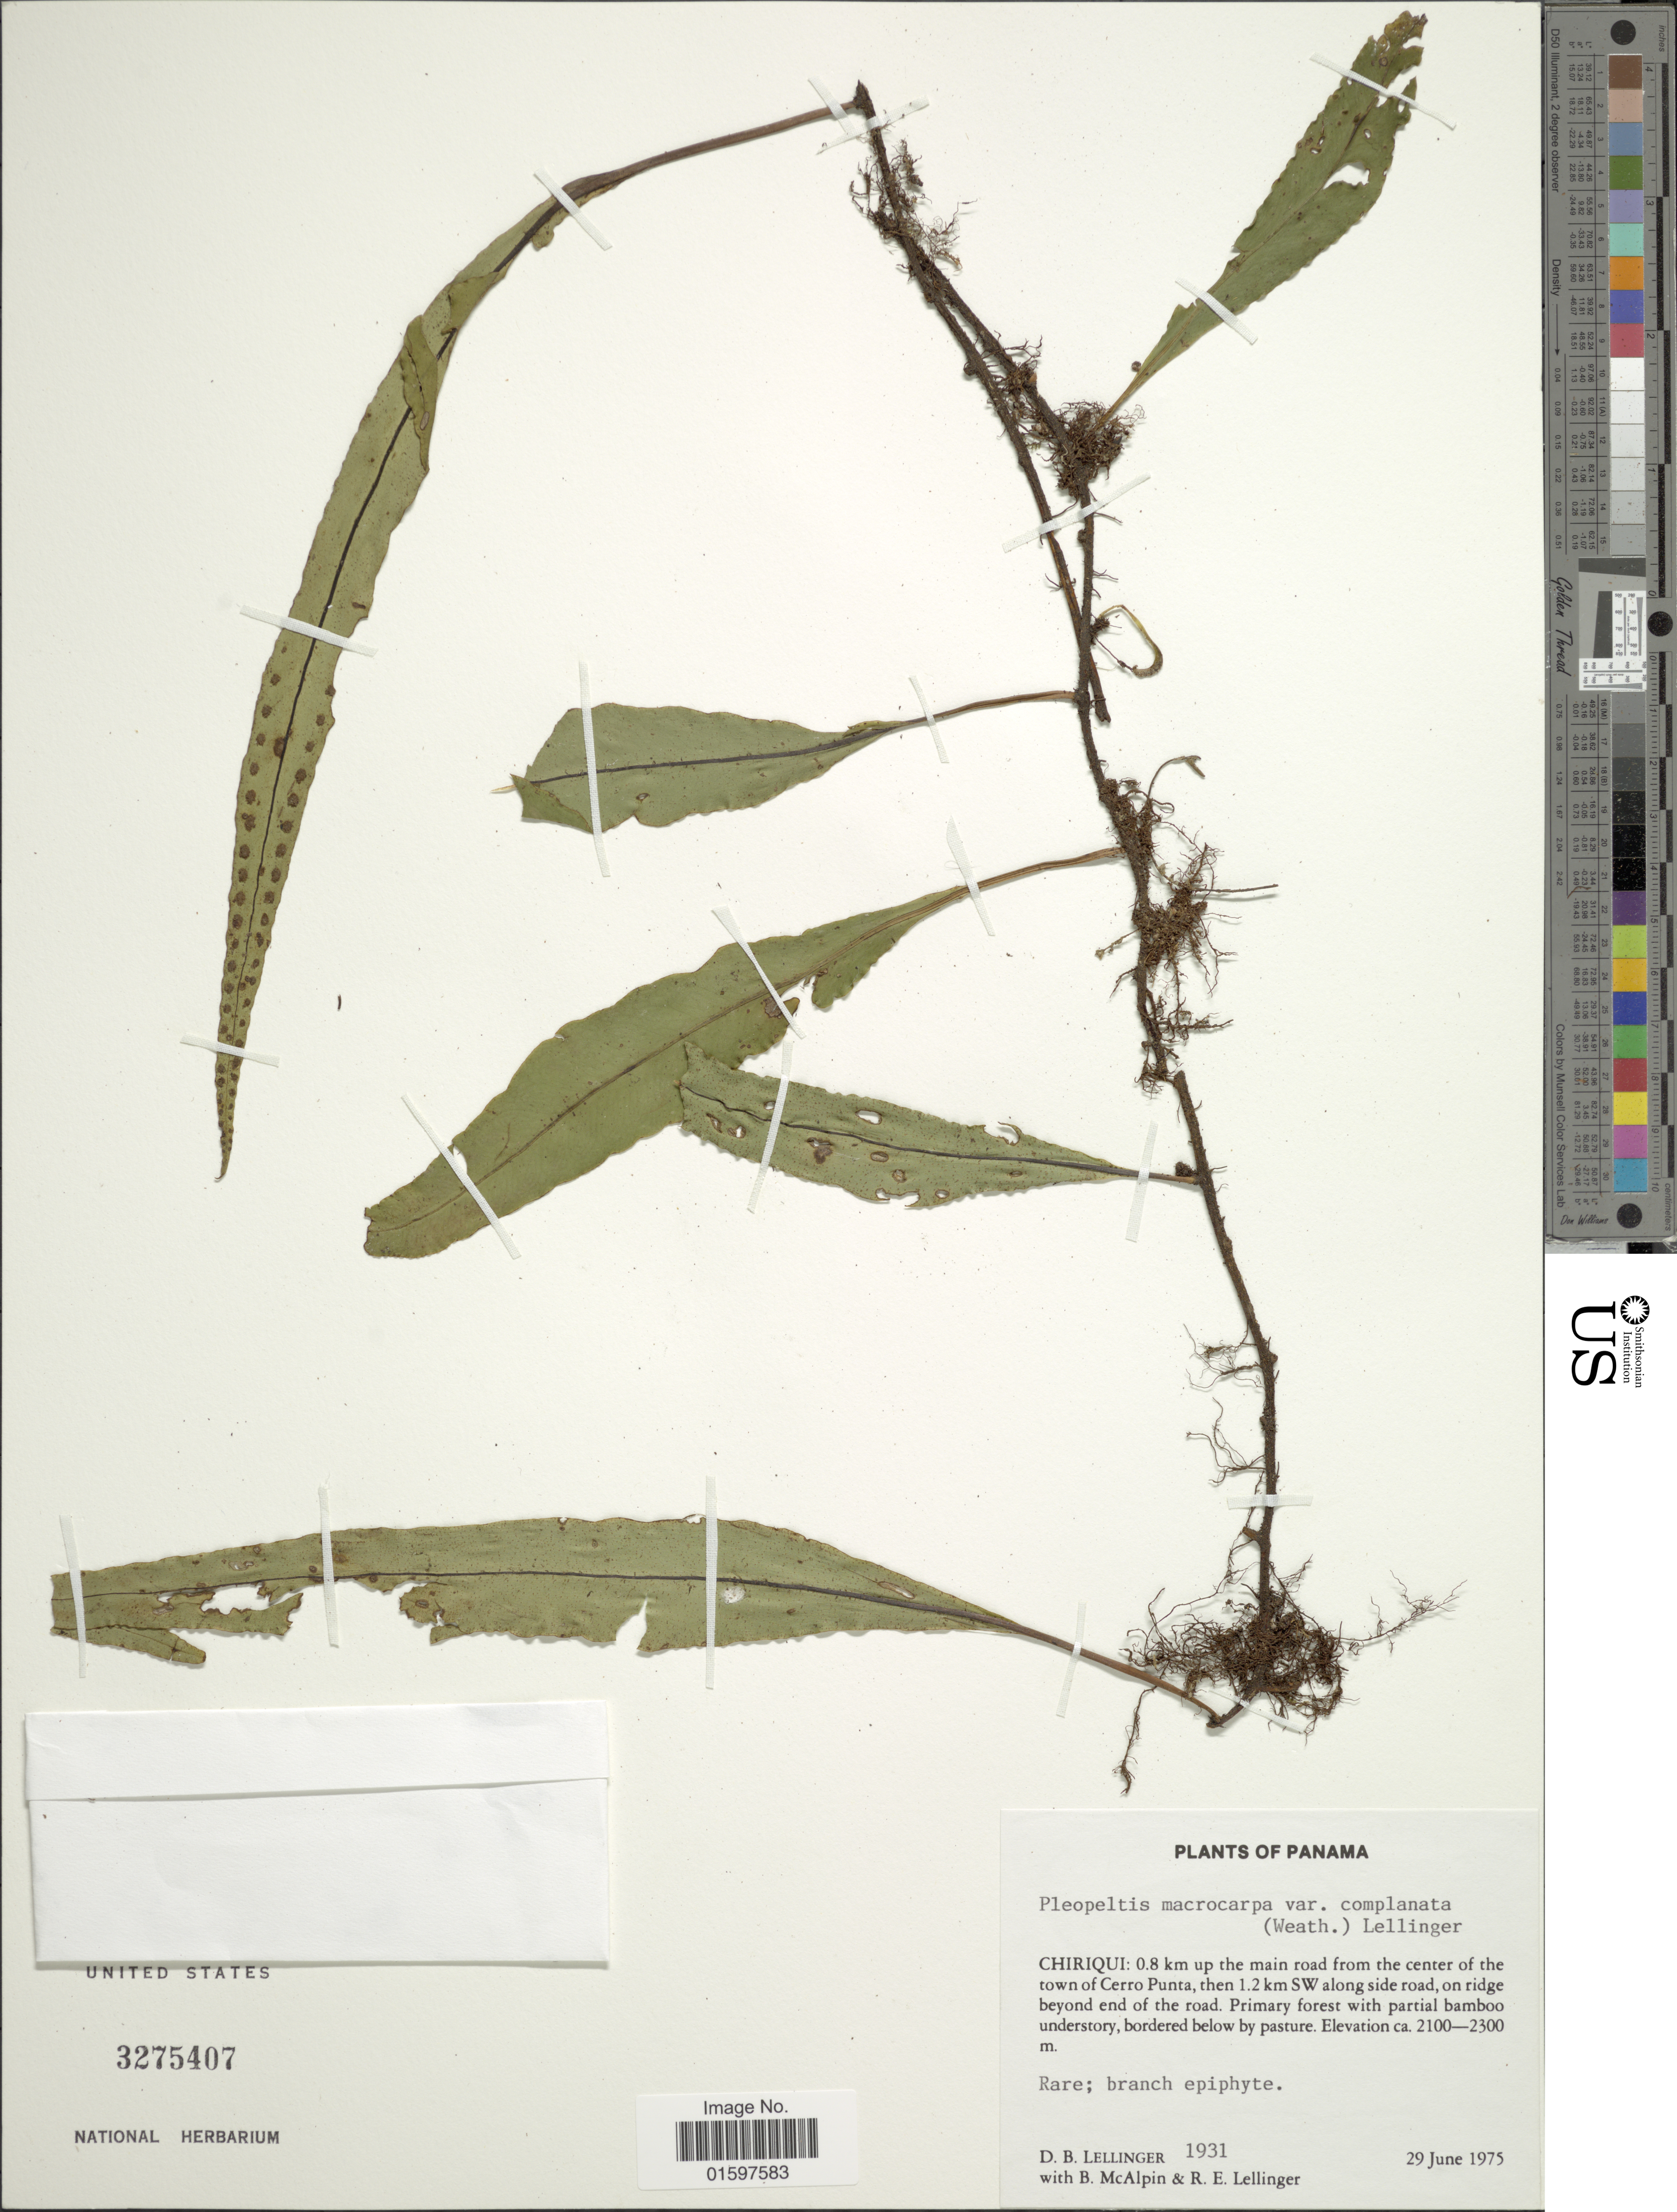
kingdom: Plantae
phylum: Tracheophyta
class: Polypodiopsida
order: Polypodiales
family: Polypodiaceae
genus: Pleopeltis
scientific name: Pleopeltis macrocarpa var. complanata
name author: (Weath.) Lellinger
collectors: D. B. Lellinger, B. McAlpin & R. E. Lellinger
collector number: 1931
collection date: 1975-06-29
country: Panama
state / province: Chiriqui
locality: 0.8 km up the main road from the center of the town of Cerro Punta, then 1.2 km SW along side road, on ridge beyond end of the road, primary forest with partial bamboo understory, bordered below by pasture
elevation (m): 2100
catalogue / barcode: US 3275407